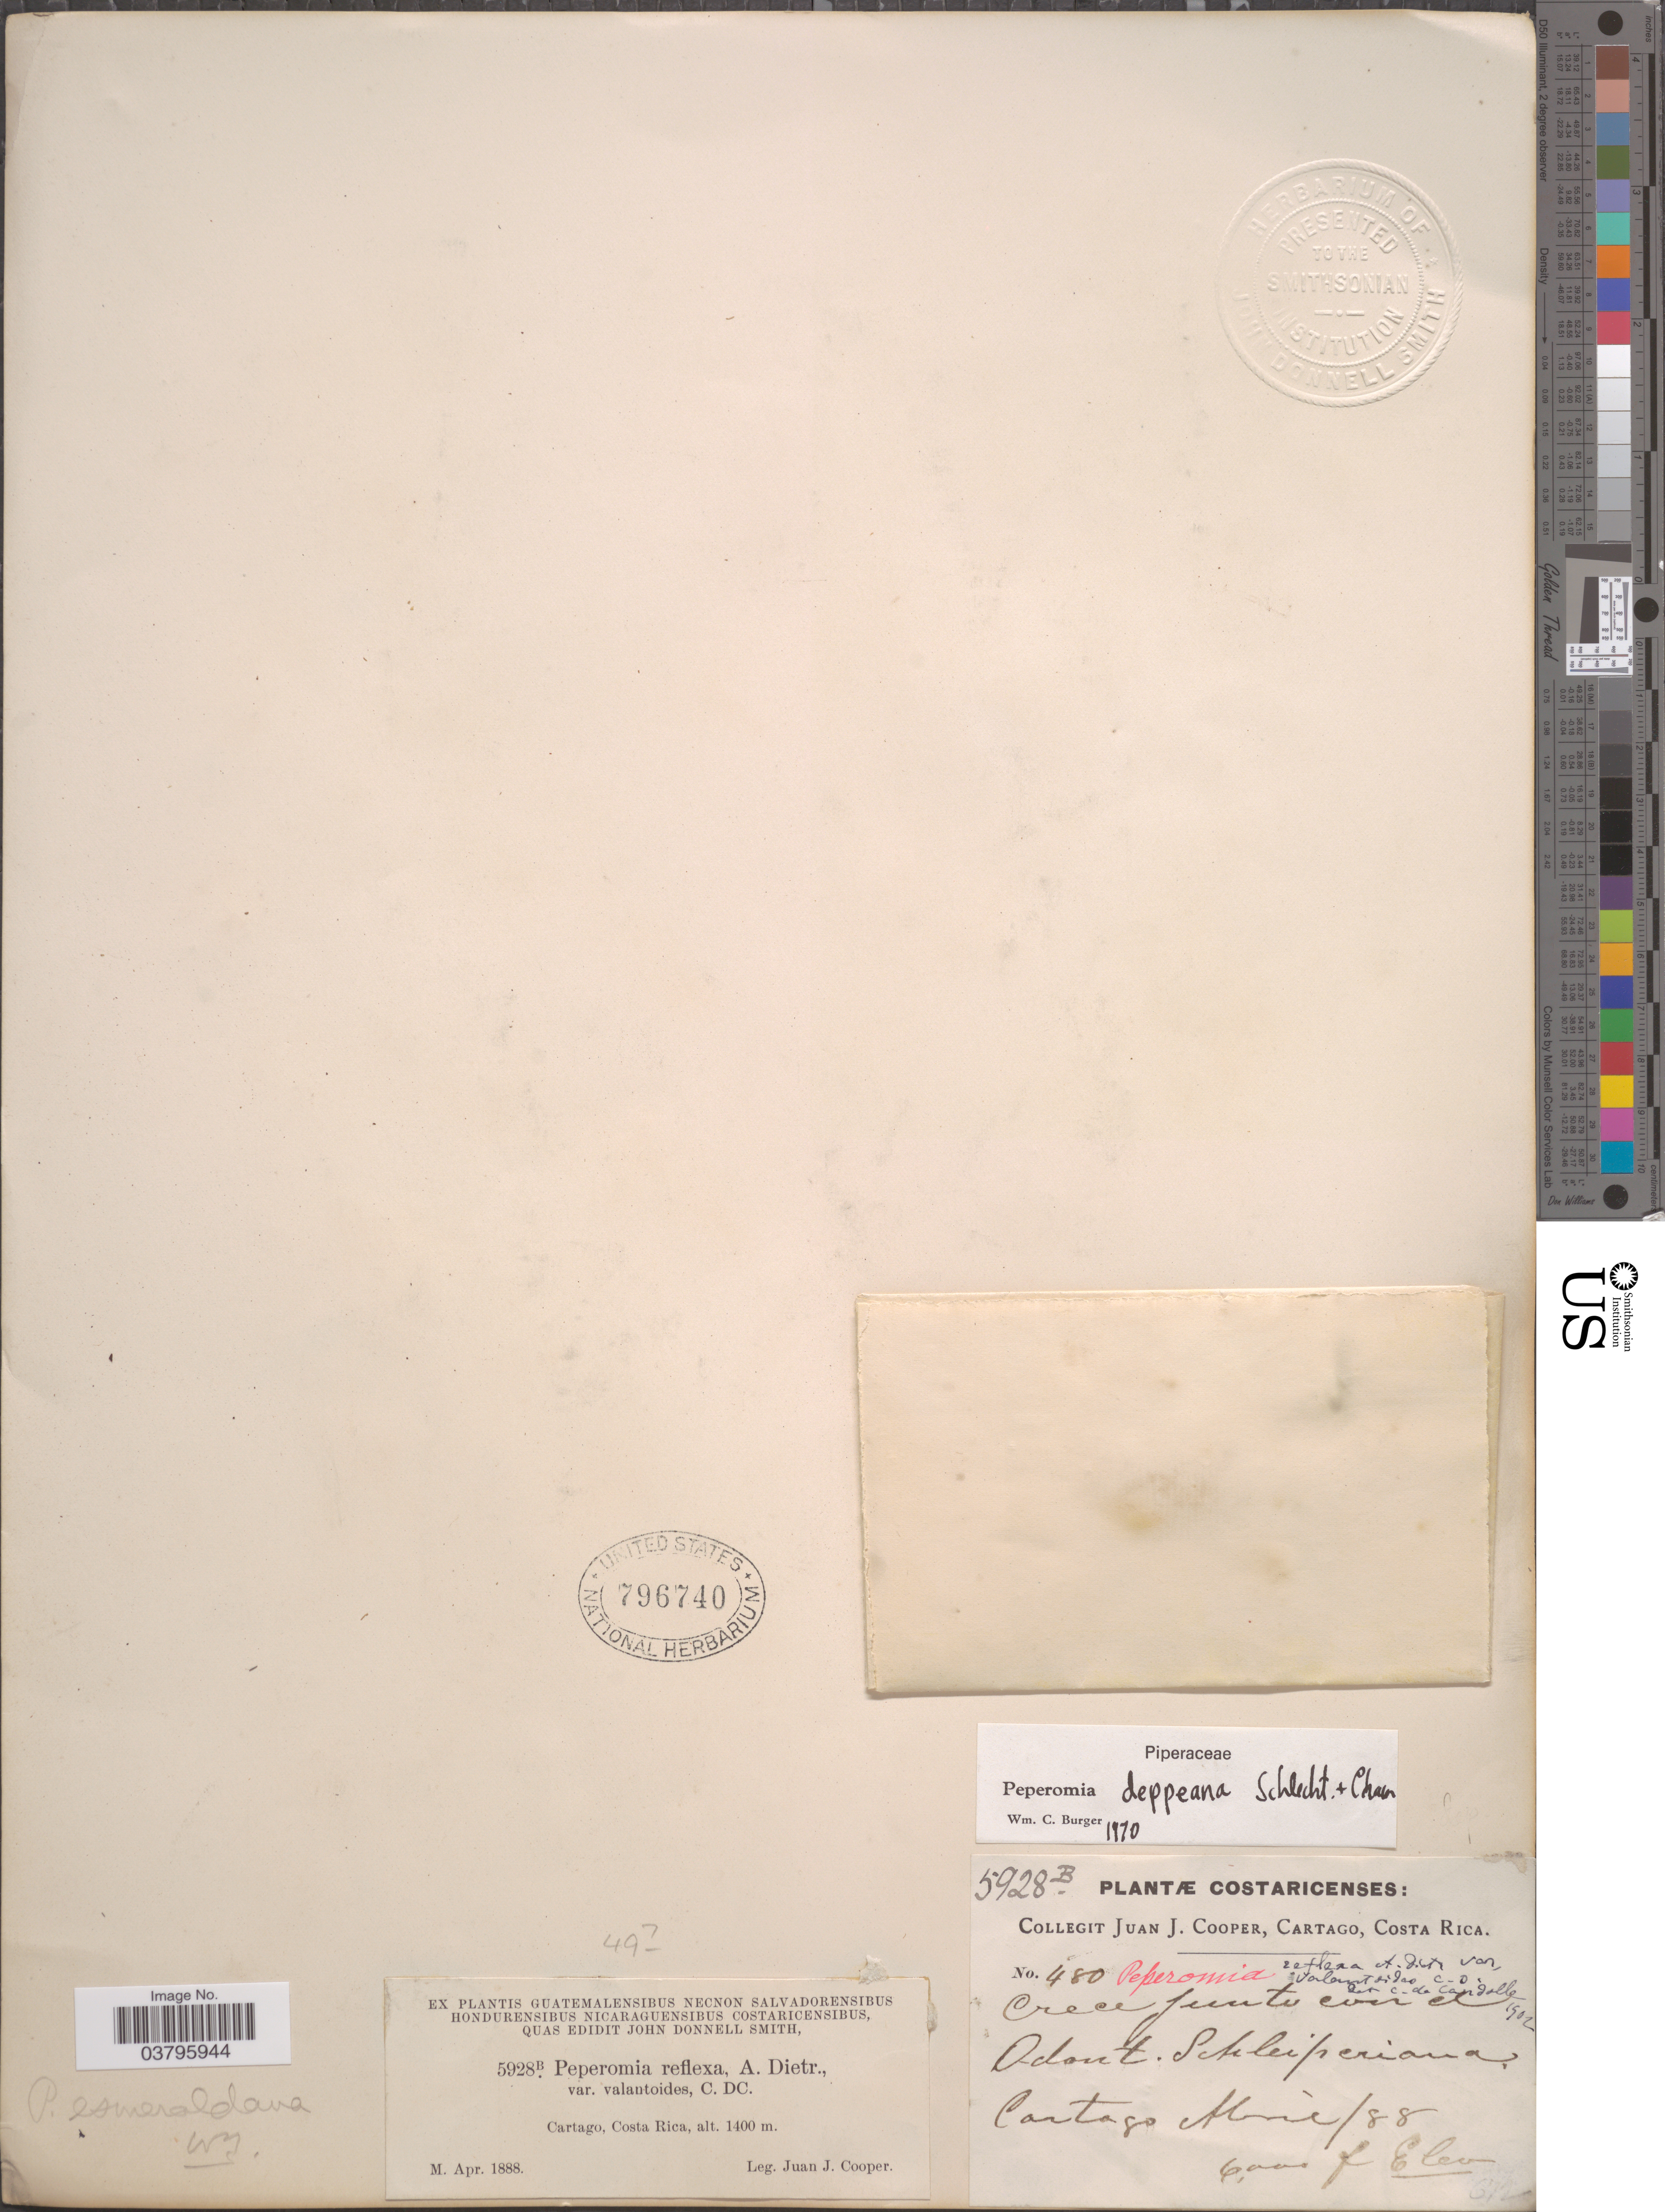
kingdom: Plantae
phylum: Tracheophyta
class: Magnoliopsida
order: Piperales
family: Piperaceae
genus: Peperomia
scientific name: Peperomia deppeana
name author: Schltdl. & Cham.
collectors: J. J. Cooper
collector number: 5928B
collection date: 1888-04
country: Costa Rica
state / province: Cartago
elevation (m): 1400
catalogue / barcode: US 796740